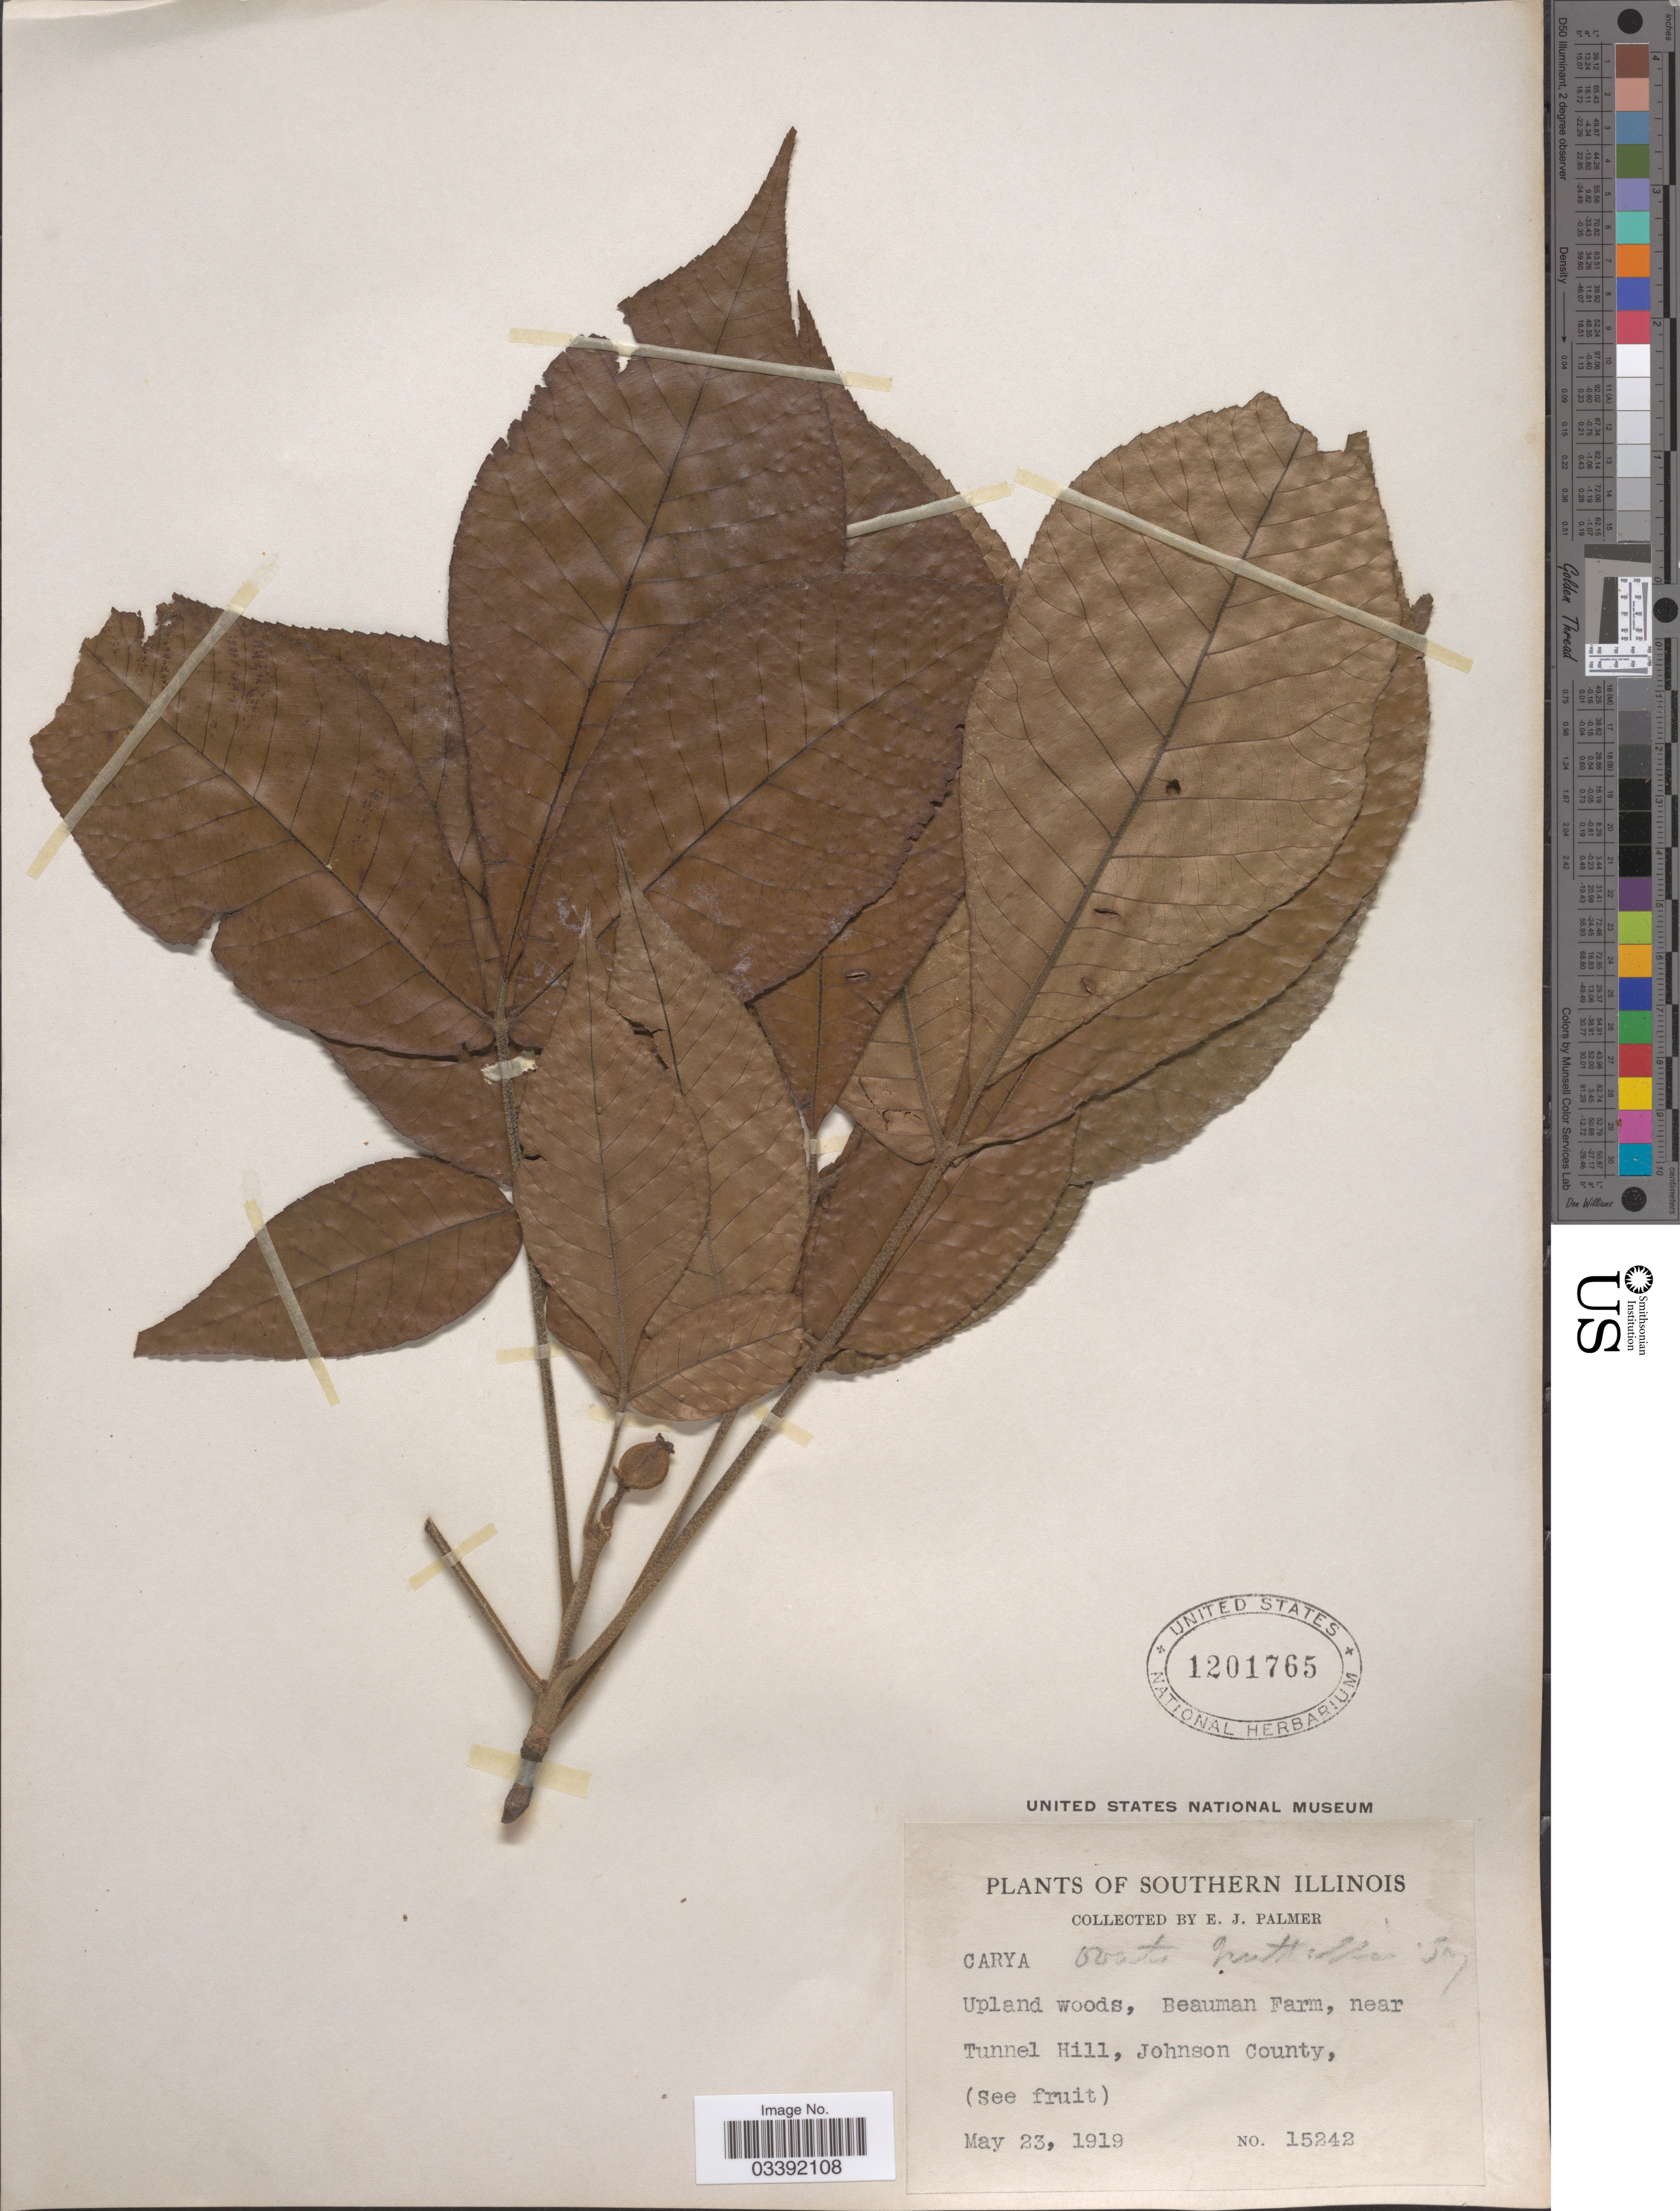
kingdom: Plantae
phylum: Tracheophyta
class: Magnoliopsida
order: Fagales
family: Juglandaceae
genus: Carya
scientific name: Carya ovata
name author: (Mill.) K. Koch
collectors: E. J. Palmer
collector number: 15242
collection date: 1919-05-23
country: United States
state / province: Illinois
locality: Southern Illinois. Upland woods, Beauman Farm, near Tunnell Hill, Johnson County.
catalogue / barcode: US 1201765